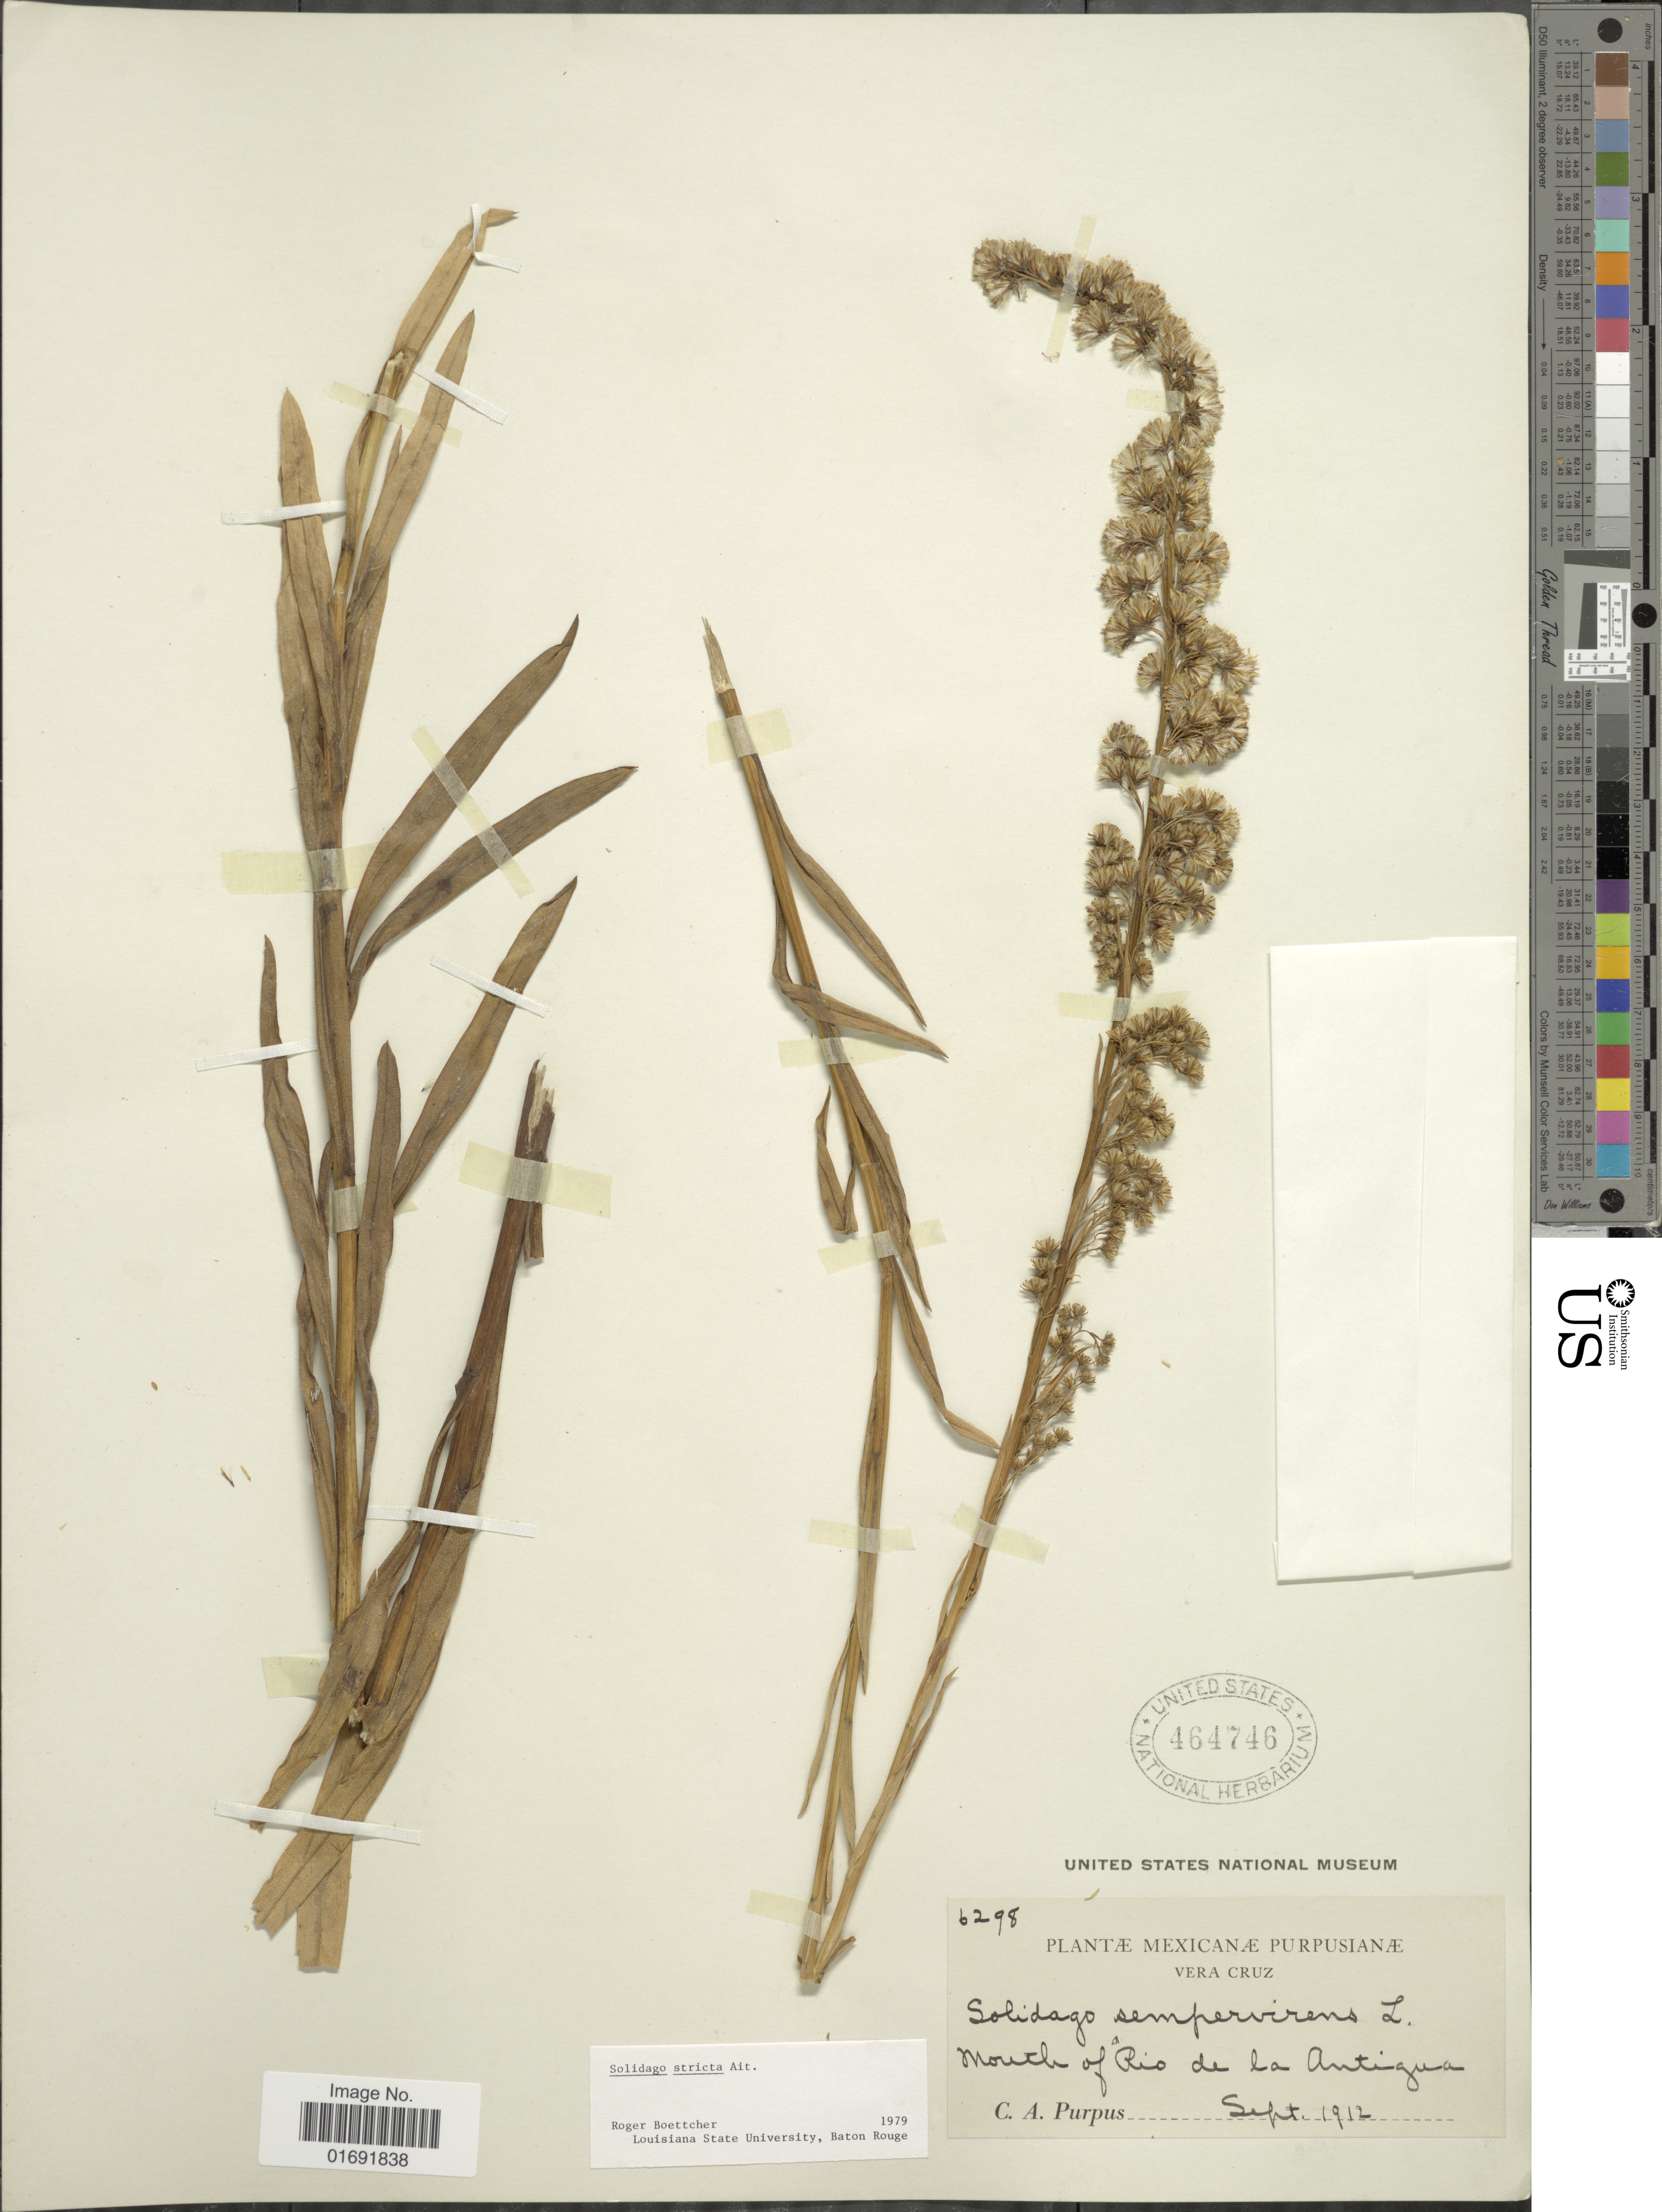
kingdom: Plantae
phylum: Tracheophyta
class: Magnoliopsida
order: Asterales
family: Asteraceae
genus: Solidago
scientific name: Solidago stricta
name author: Aiton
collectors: C. A. Purpus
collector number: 6298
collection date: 1912-09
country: Mexico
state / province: Veracruz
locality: Vera Cruz, mouth of Rio de la Antigua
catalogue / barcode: US 464746